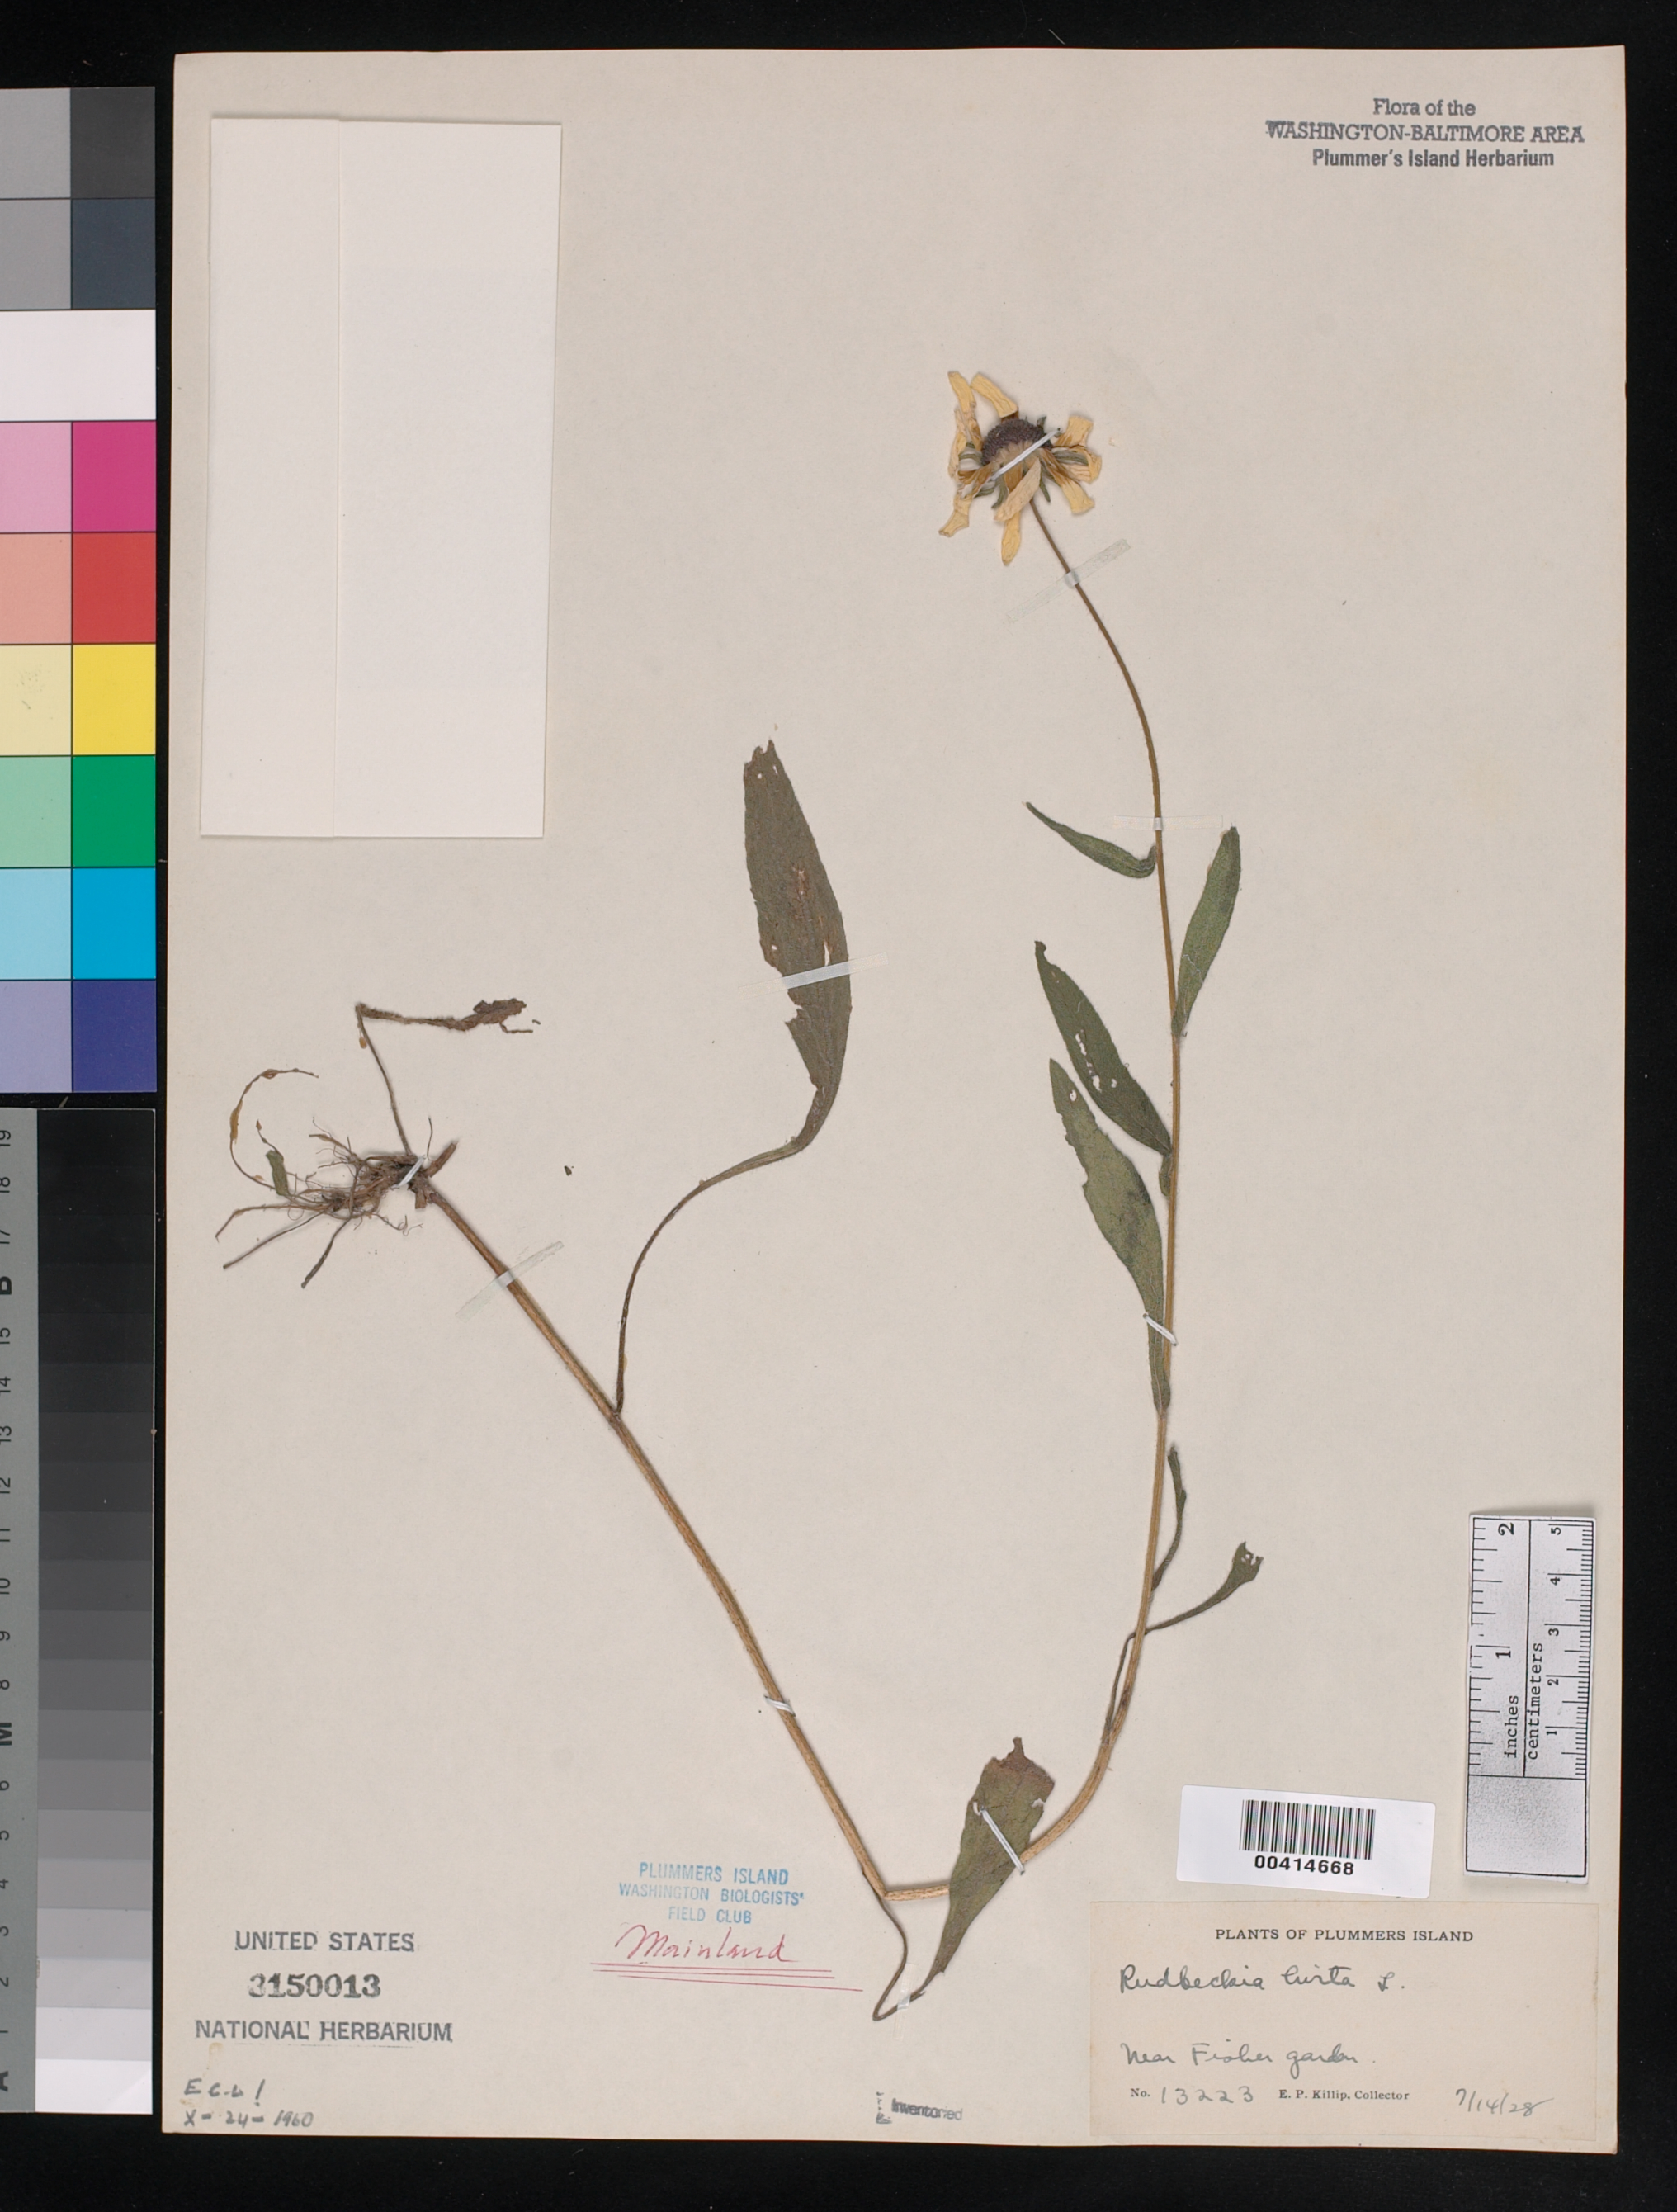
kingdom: Plantae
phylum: Tracheophyta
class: Magnoliopsida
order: Asterales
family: Asteraceae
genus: Rudbeckia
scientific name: Rudbeckia hirta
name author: L.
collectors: E. P. Killip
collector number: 13223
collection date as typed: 14 Jul 1928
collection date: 1928-07-14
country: United States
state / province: Maryland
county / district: Montgomery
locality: Plummer's Island; Mainland, near Fisher garden C. & O. Canal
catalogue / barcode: US 3150013